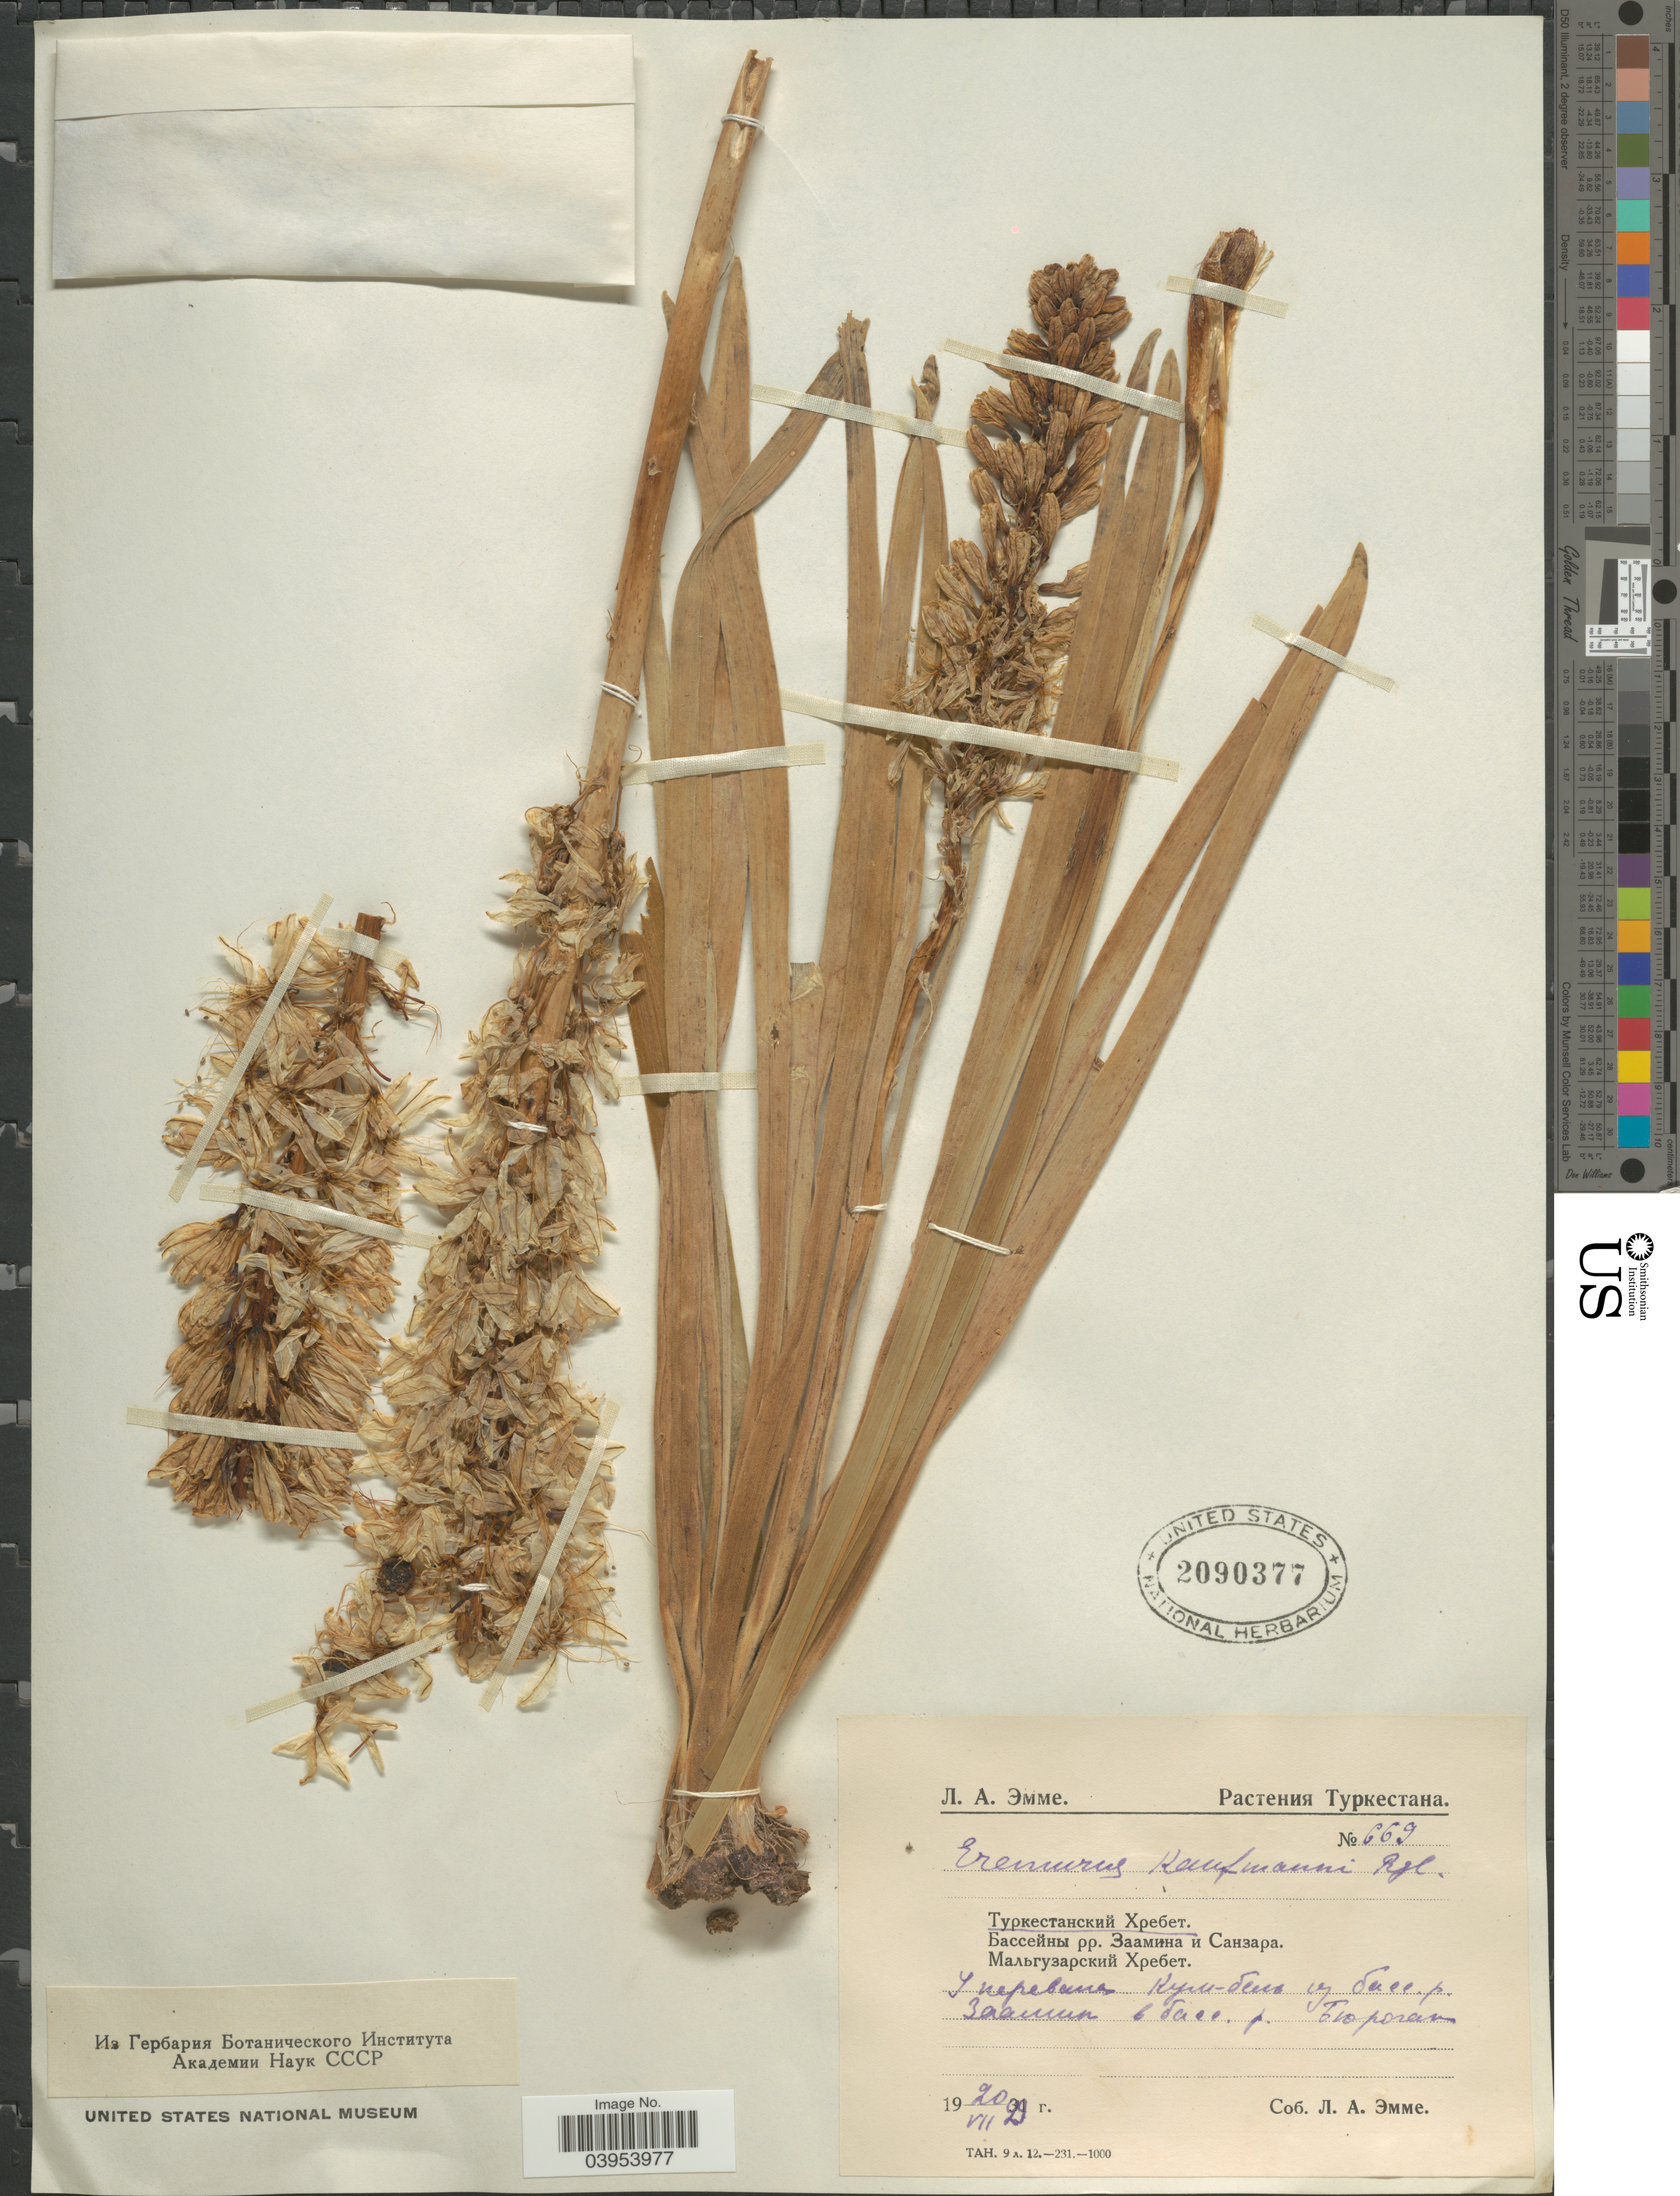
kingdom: Plantae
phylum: Tracheophyta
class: Liliopsida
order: Asparagales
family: Asphodelaceae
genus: Eremurus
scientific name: Eremurus kaufmannii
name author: Regel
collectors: L. Emme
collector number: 669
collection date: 1929-07-20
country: Uzbekistan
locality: Turkestanskiy Ridge, Malguzar Ridge, Kum-bel pass, basin of river Zaamin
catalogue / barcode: US 2090377